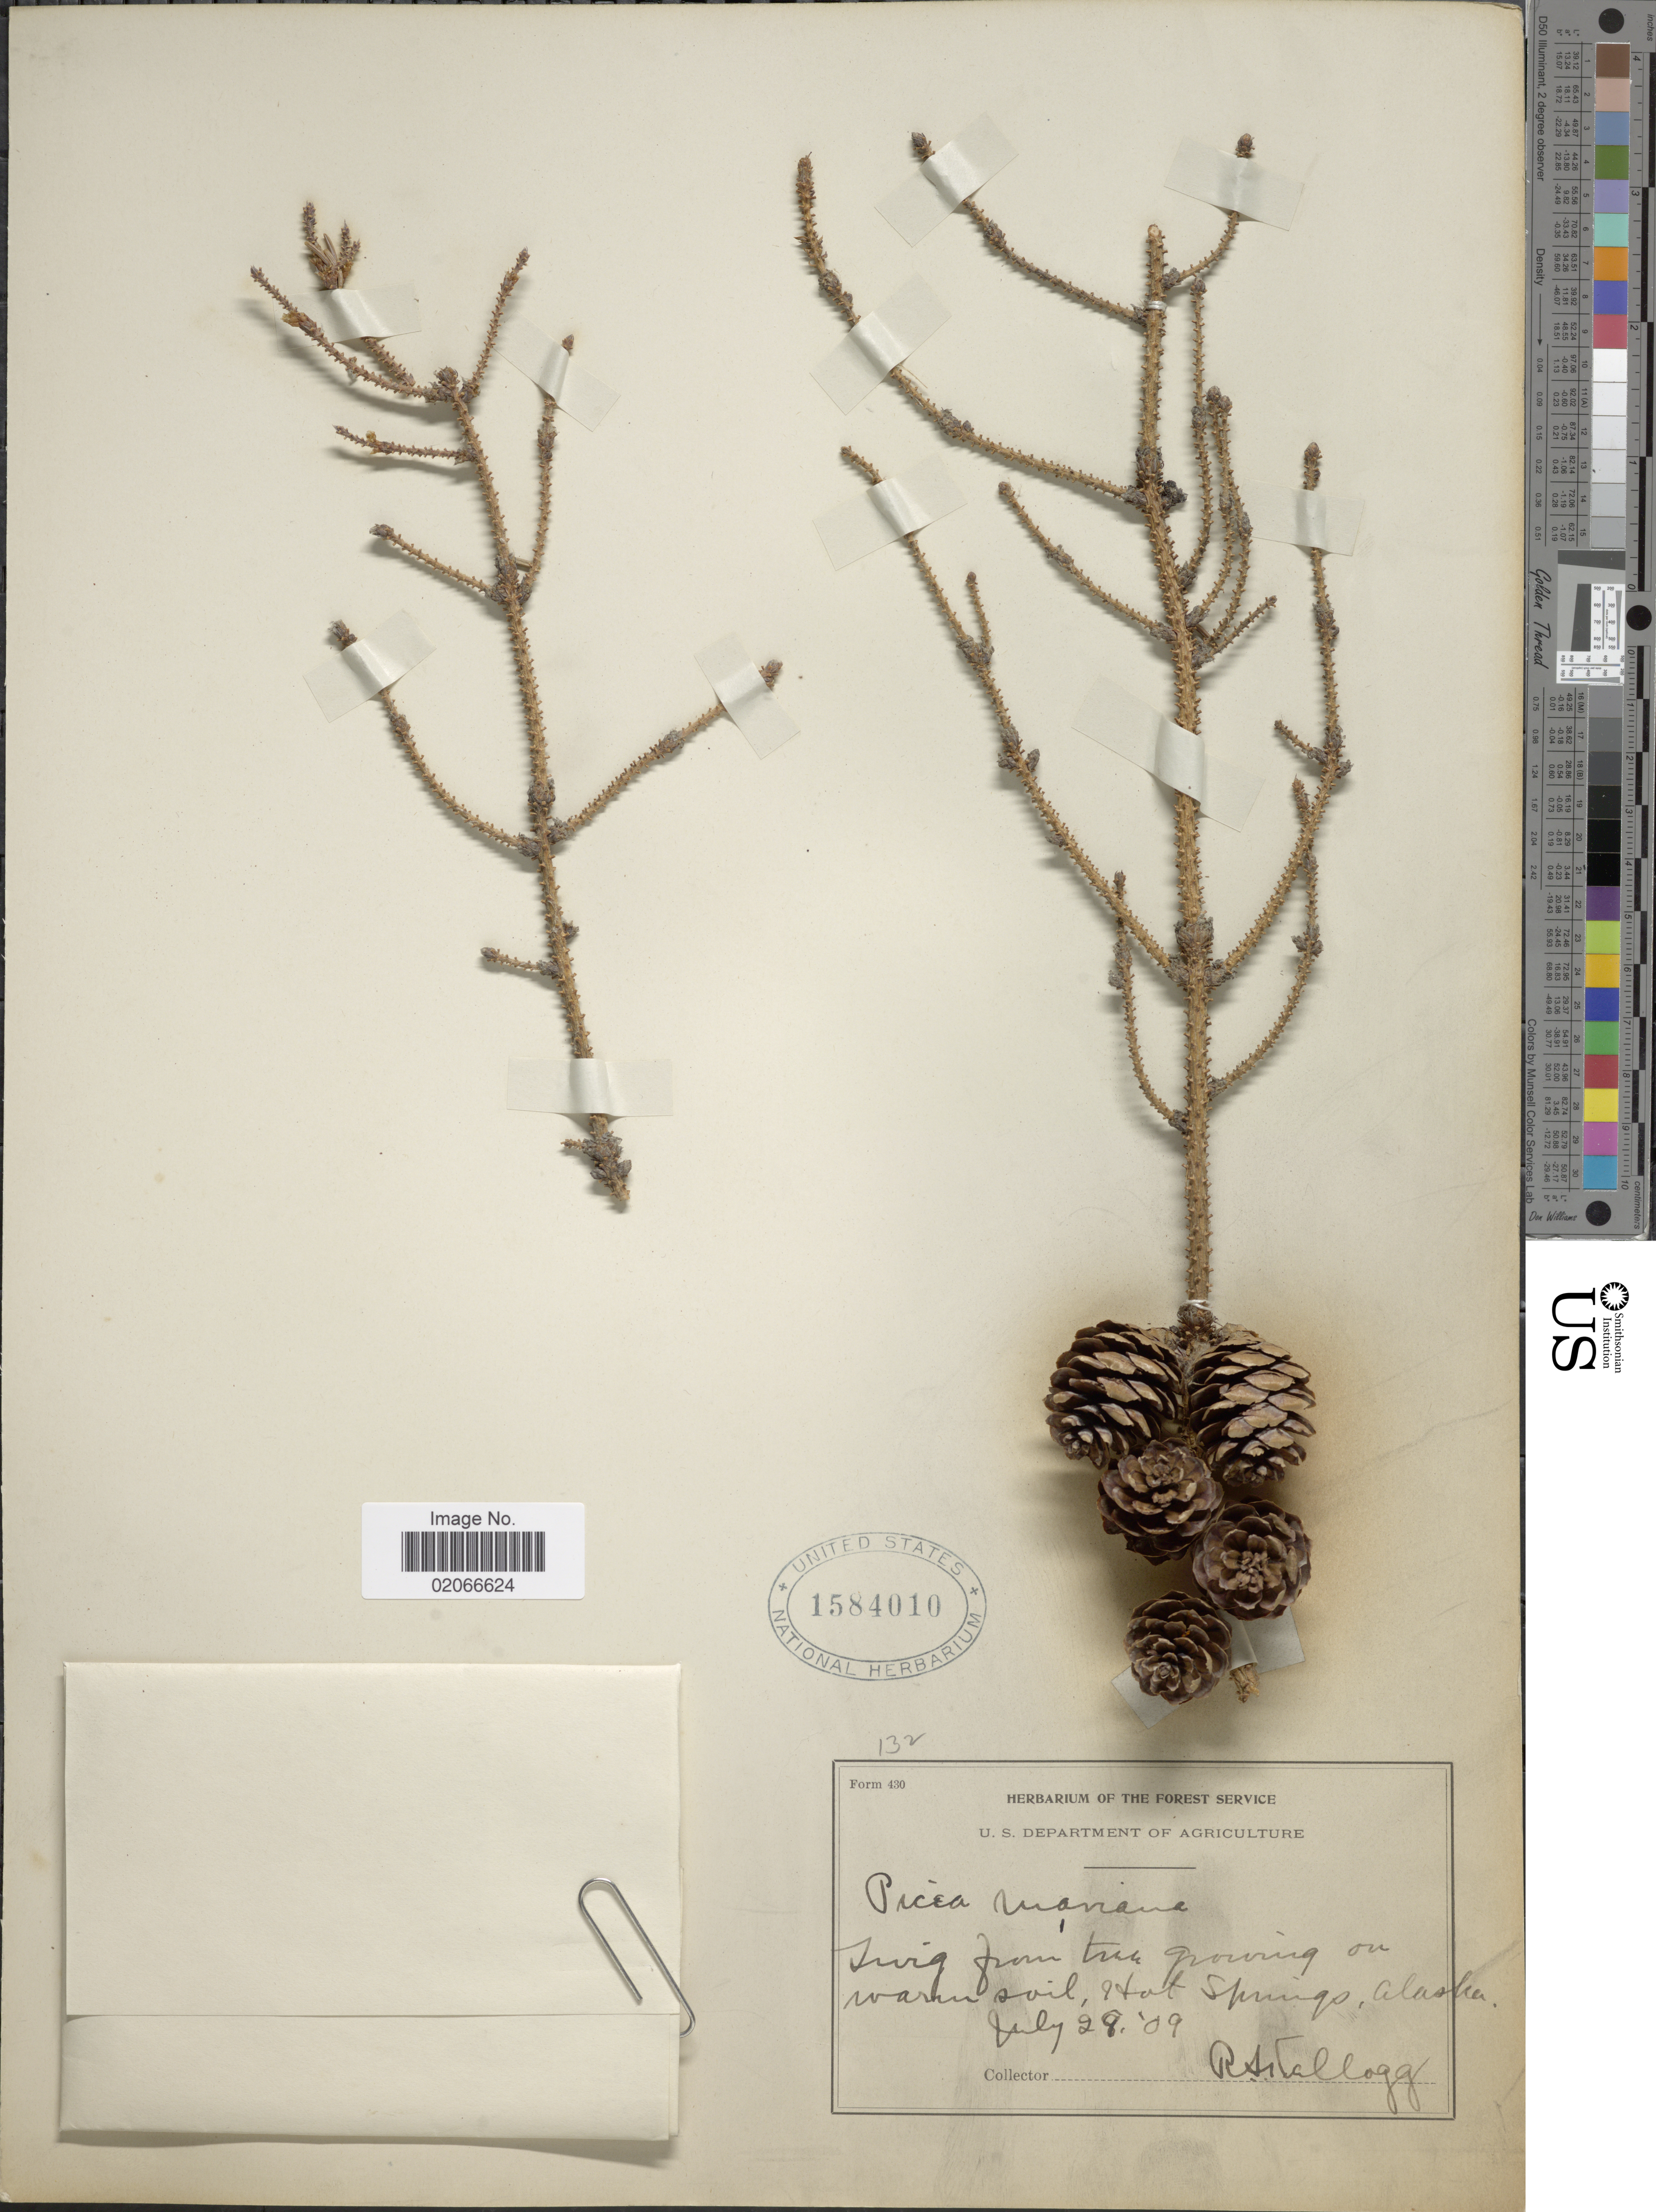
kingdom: Plantae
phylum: Tracheophyta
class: Pinopsida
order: Pinales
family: Pinaceae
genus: Picea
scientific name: Picea mariana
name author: (Mill.) Britton, Stearns & Poggenb.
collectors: R. Kellogg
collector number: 430?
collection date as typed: Transcribed d/m/y: 28/7/9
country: United States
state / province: Alaska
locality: Hot Springs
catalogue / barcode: US 1584010